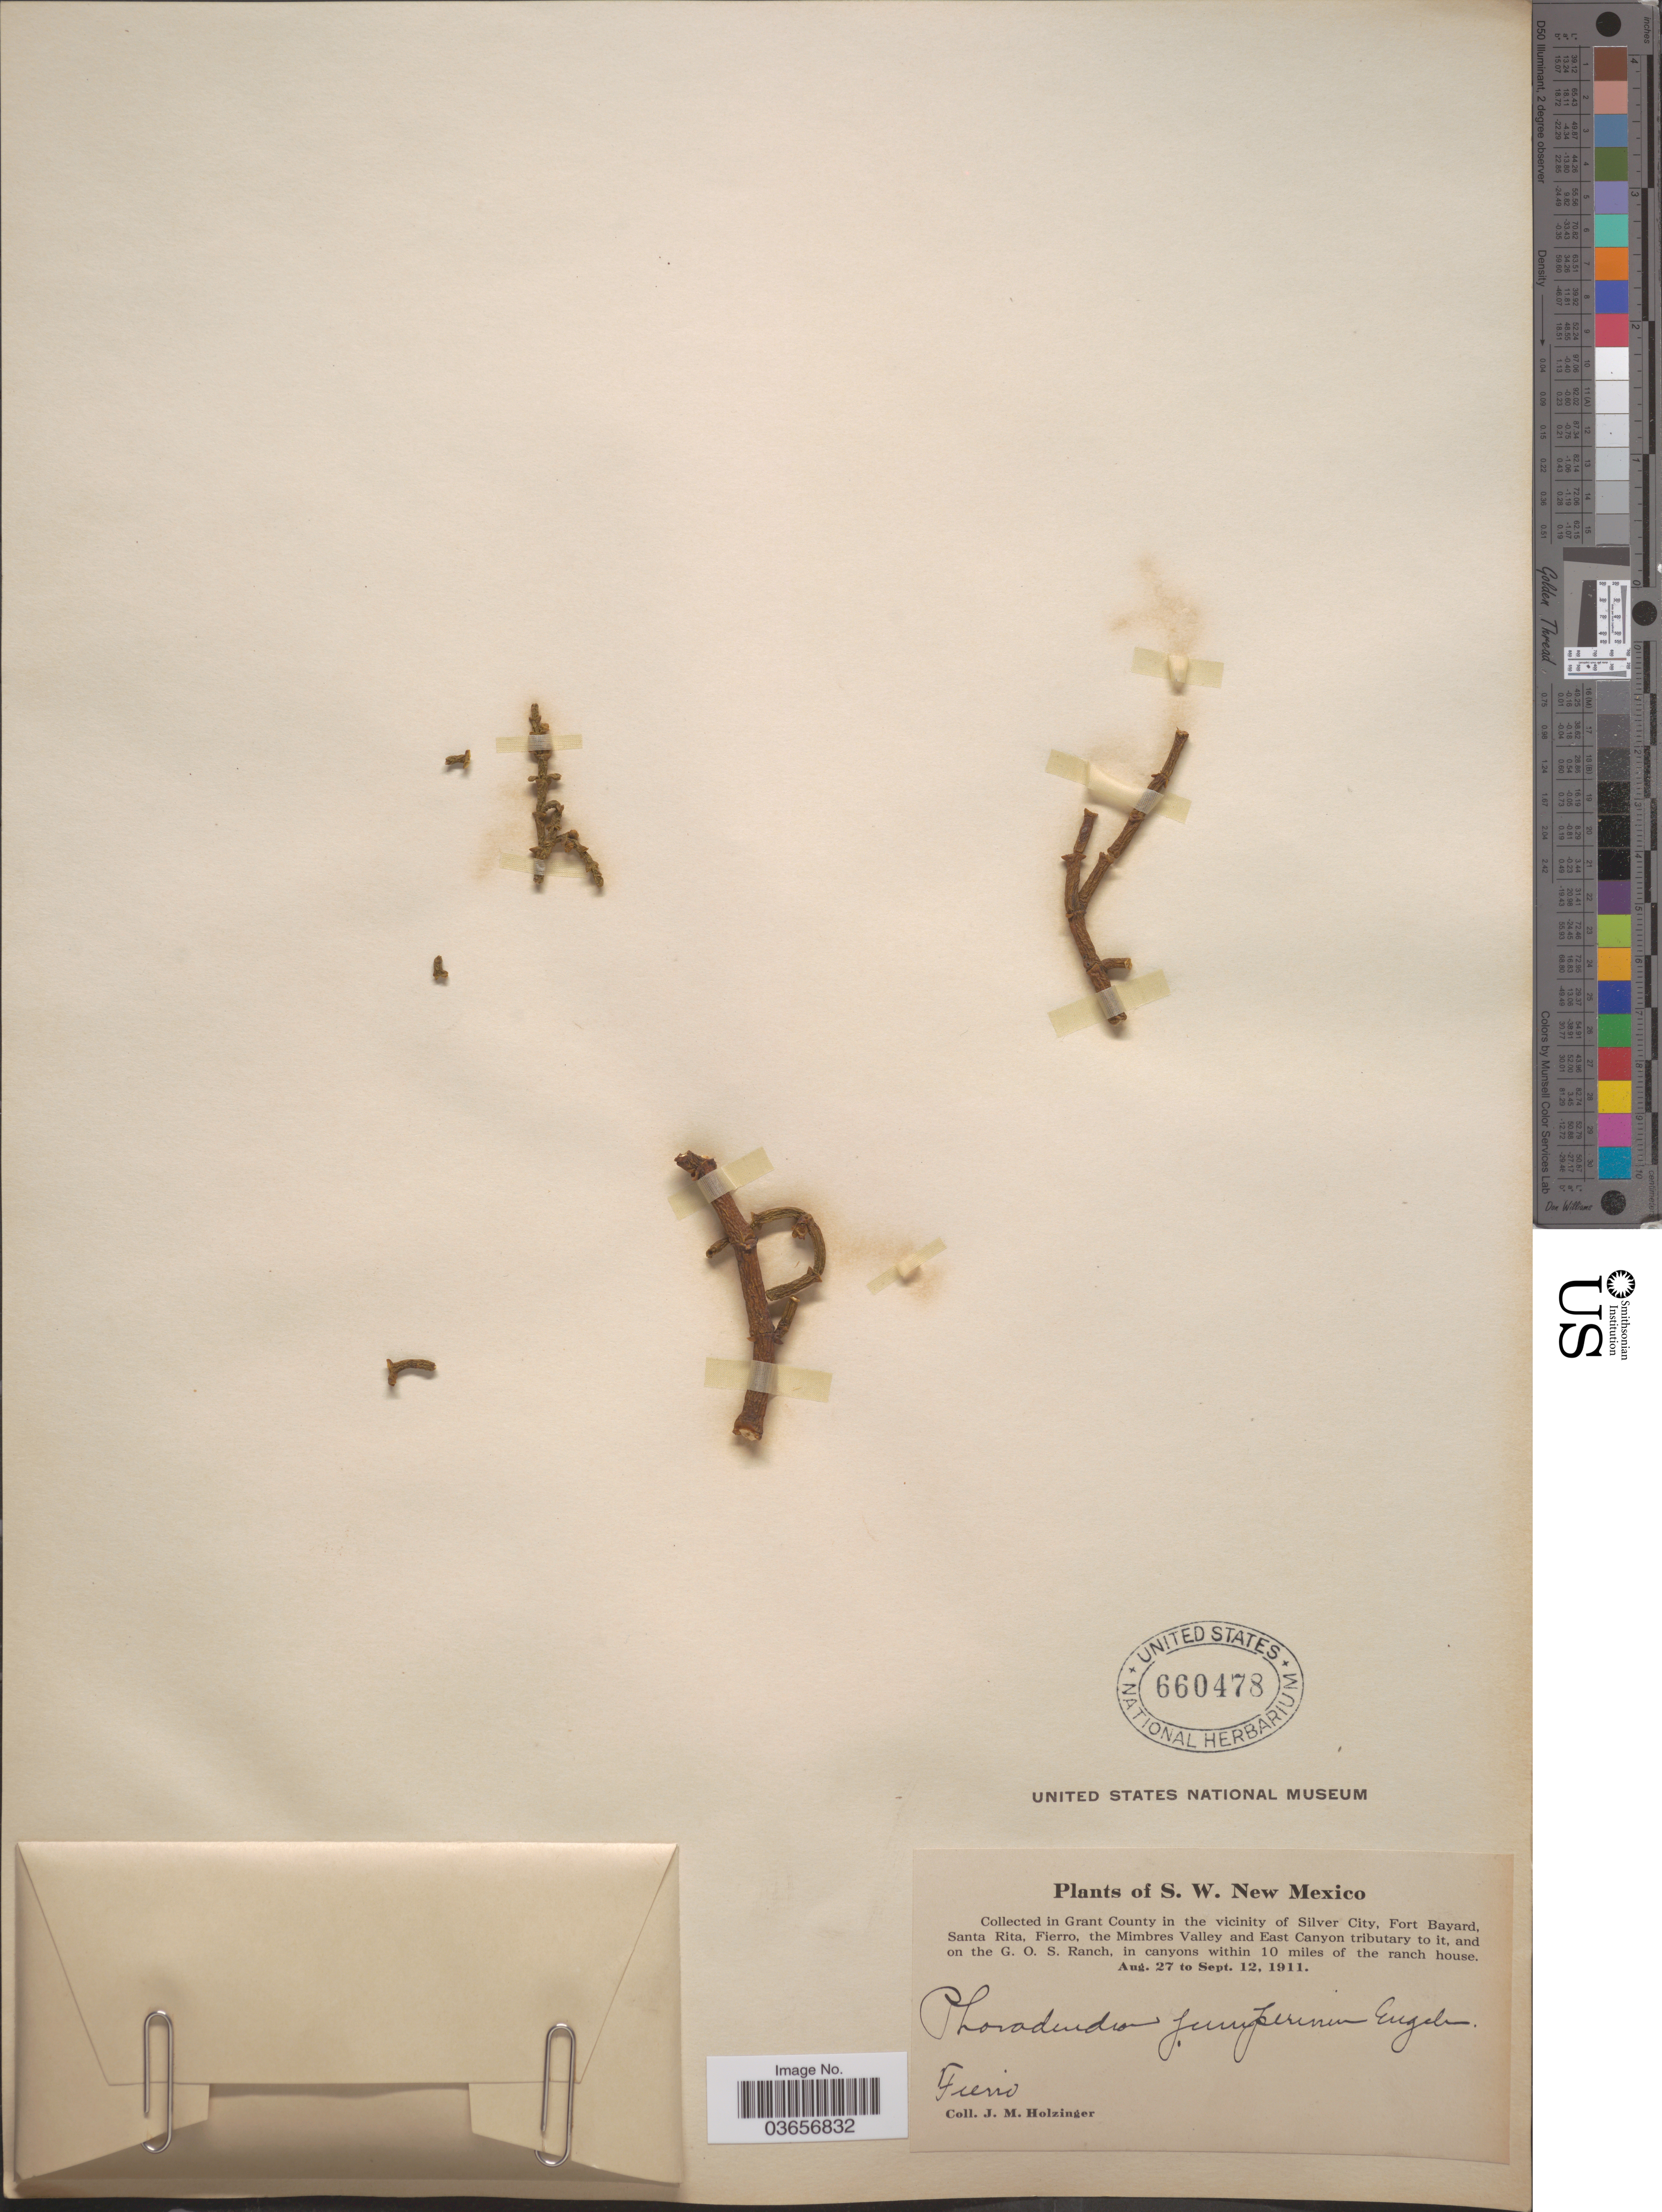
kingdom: Plantae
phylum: Tracheophyta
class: Magnoliopsida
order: Santalales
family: Viscaceae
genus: Phoradendron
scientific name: Phoradendron juniperinum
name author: Engelm. ex A. Gray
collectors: J. M. Holzinger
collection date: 1911-08-27/1911-09-12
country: United States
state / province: New Mexico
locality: S.W. New Mexico. In Grant County in the vicinity of Silver City, Fort Bayard, Santa Rita, Fierro, the Mimbres Valley and East Canyon tributary to it, and on the G.O.S. Ranch, in canyons within 10 miles of the ranch house. Fierro.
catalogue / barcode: US 660478